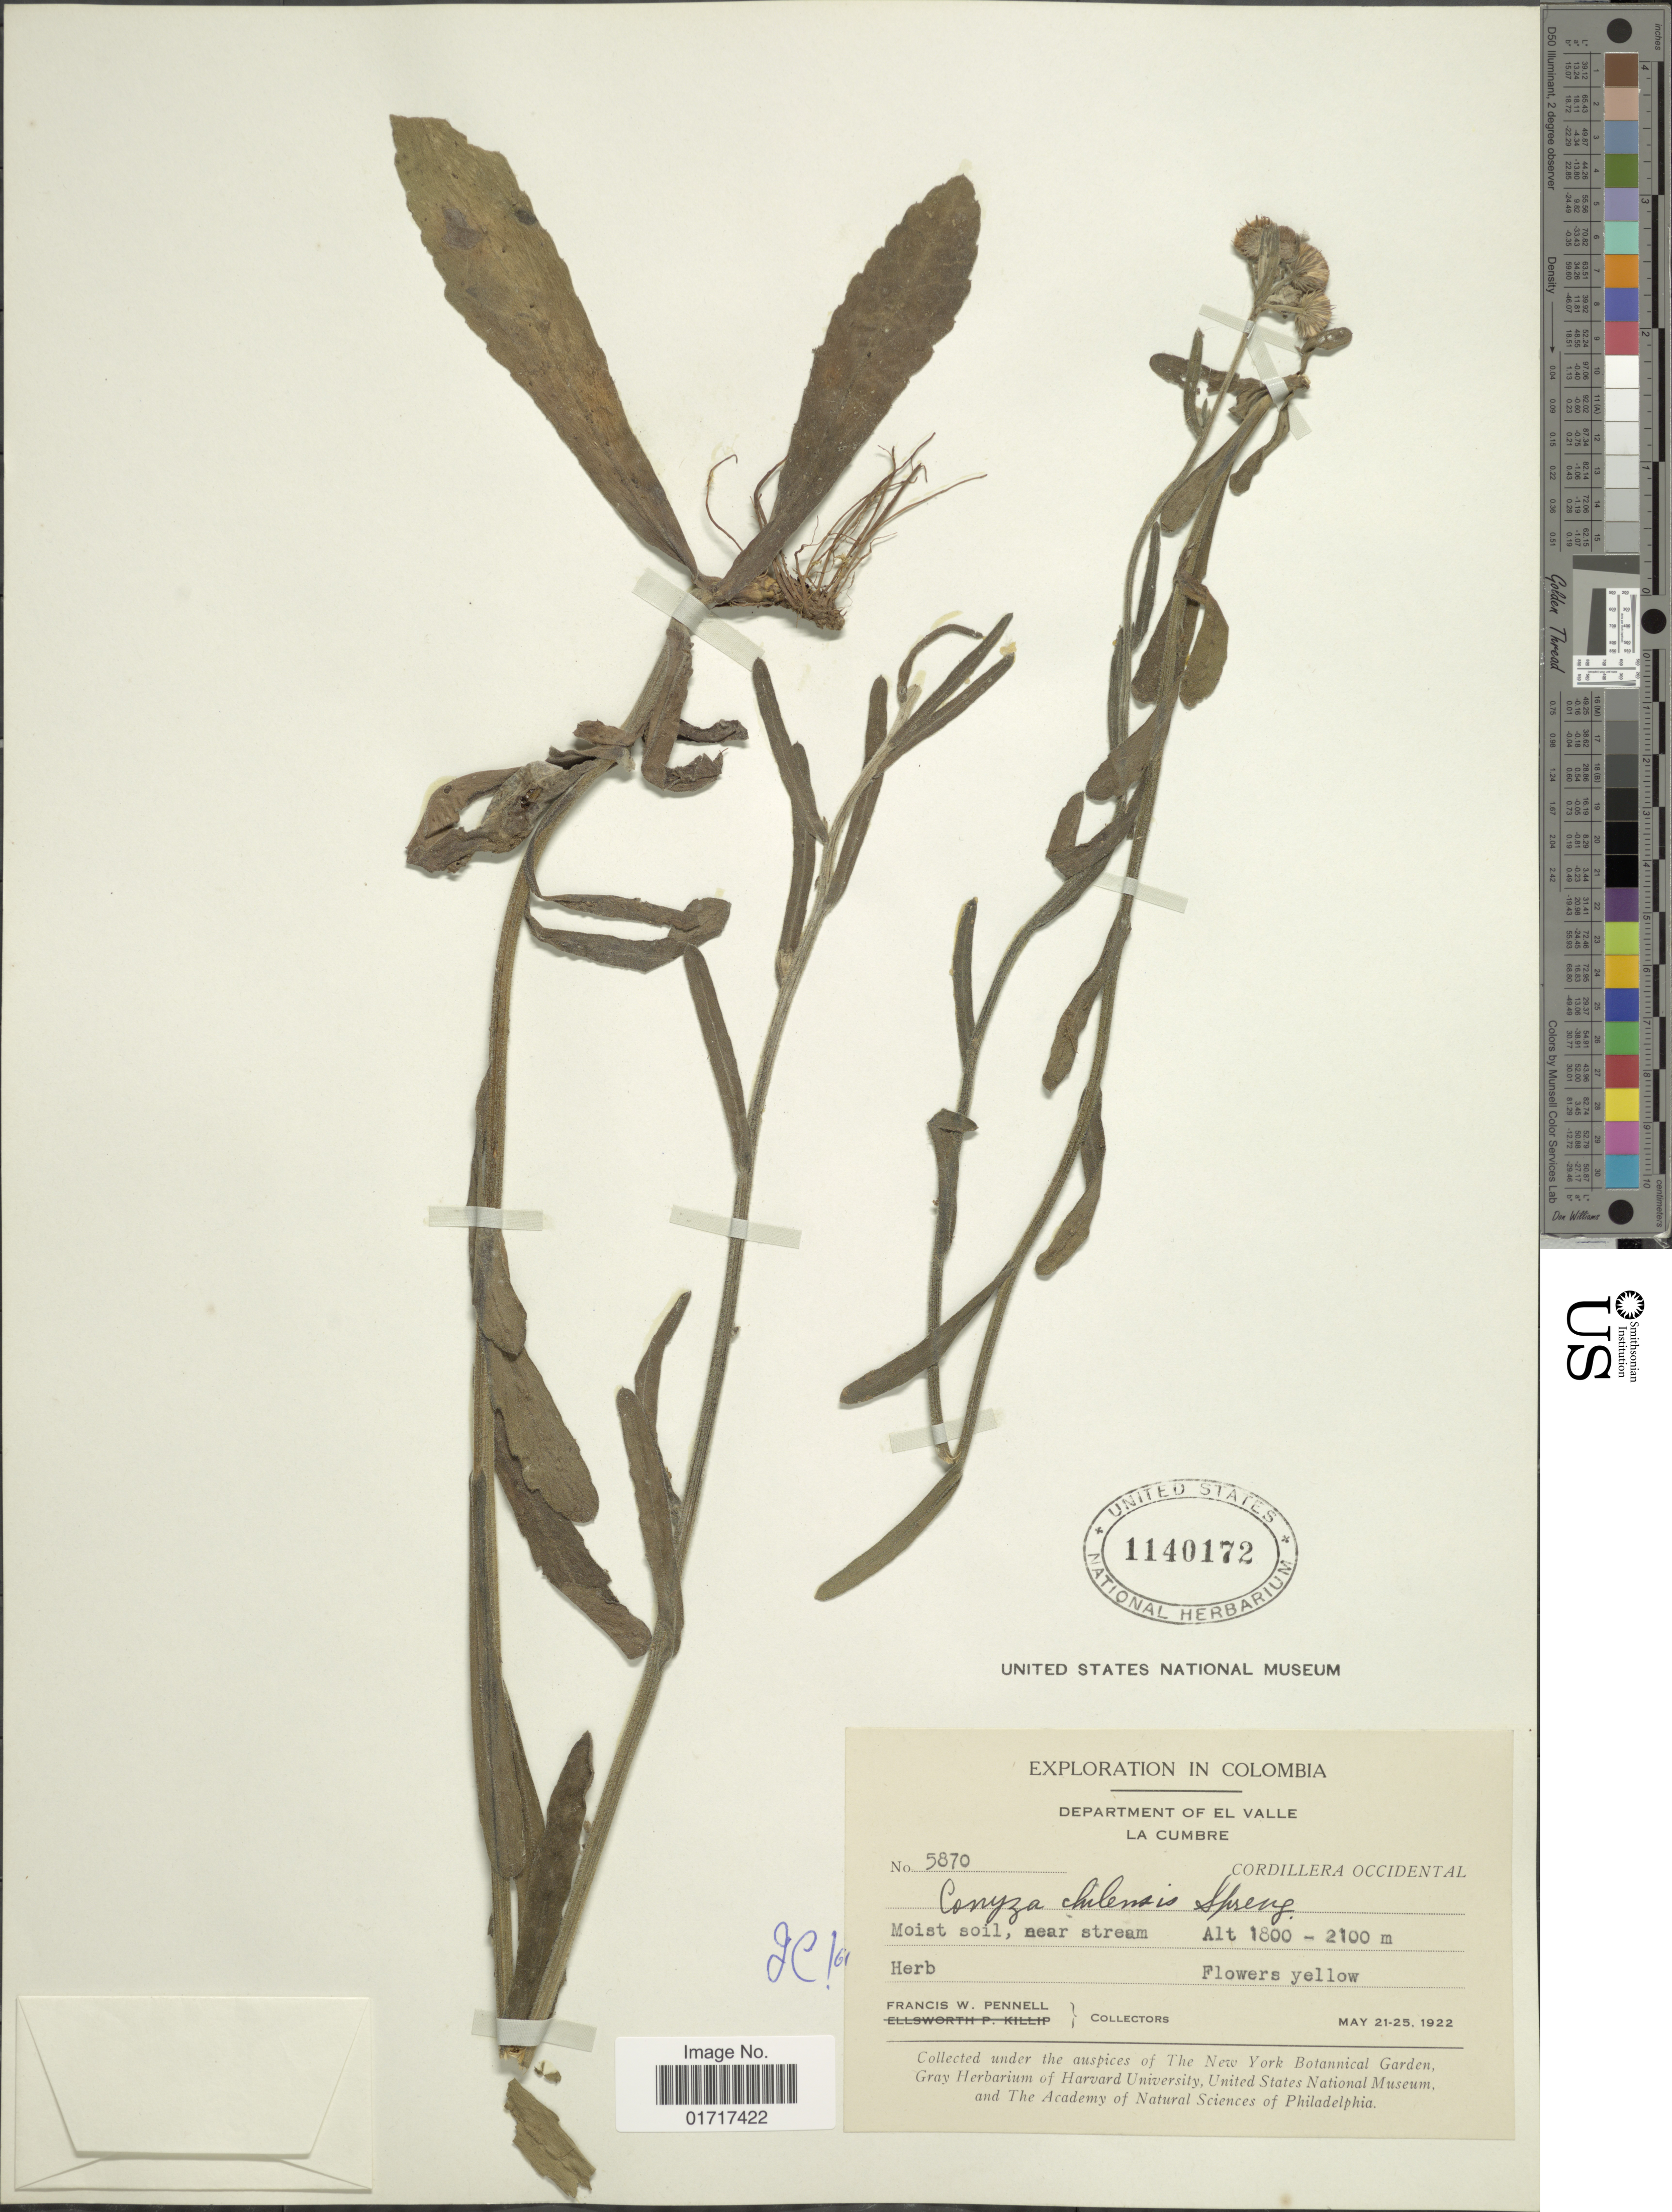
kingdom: Plantae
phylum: Tracheophyta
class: Magnoliopsida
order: Asterales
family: Asteraceae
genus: Conyza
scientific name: Conyza primulaefolia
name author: (Lam.) Cuatrec. & Lourteig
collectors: F. W. Pennell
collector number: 5870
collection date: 1922-05-21/1922-05-25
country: Colombia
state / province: Valle del Cauca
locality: Department of El Valle, La Cumbre. Cordillera Occidental.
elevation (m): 1800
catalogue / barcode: US 1140172